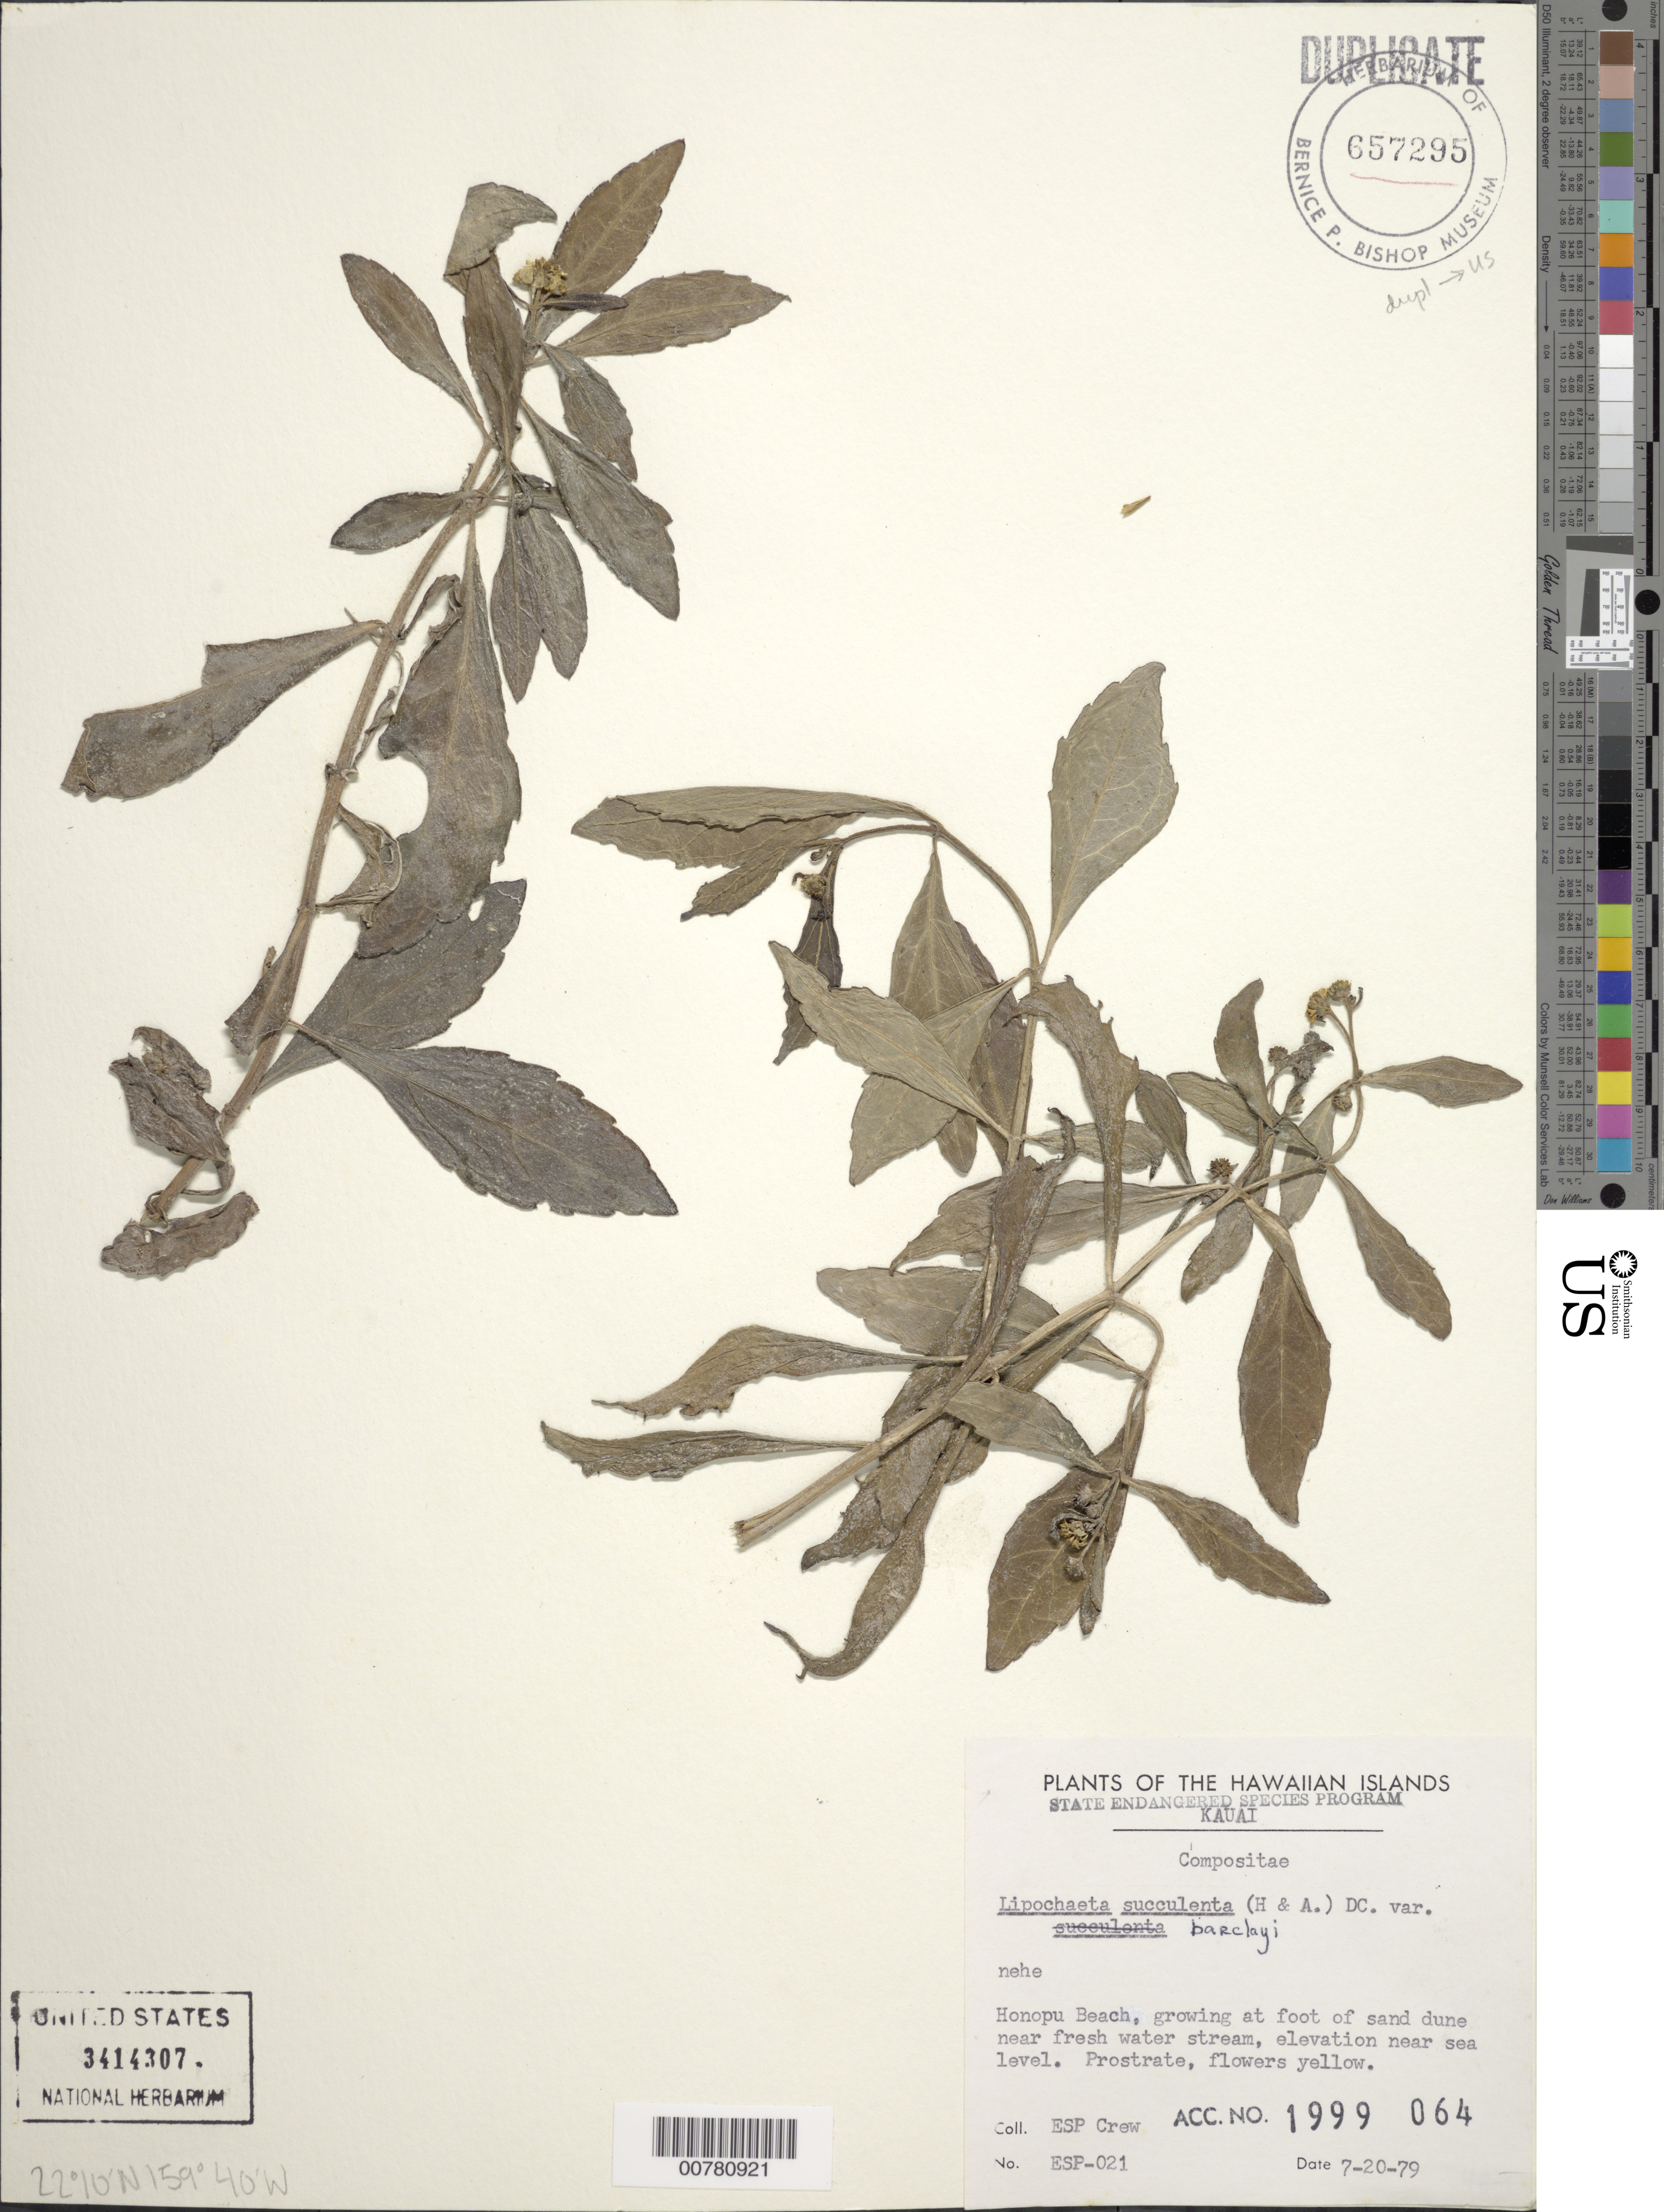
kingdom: Plantae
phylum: Tracheophyta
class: Magnoliopsida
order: Asterales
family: Asteraceae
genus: Lipochaeta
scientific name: Lipochaeta succulenta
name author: (Hook. & Arn.) DC.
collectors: ESP Field Crew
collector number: ESP 021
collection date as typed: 20 Jul 1979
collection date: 1979-07-20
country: United States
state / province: Hawaii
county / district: Kauai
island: Kaua'i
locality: Honopu Beach, near sea level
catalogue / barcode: US 3414307